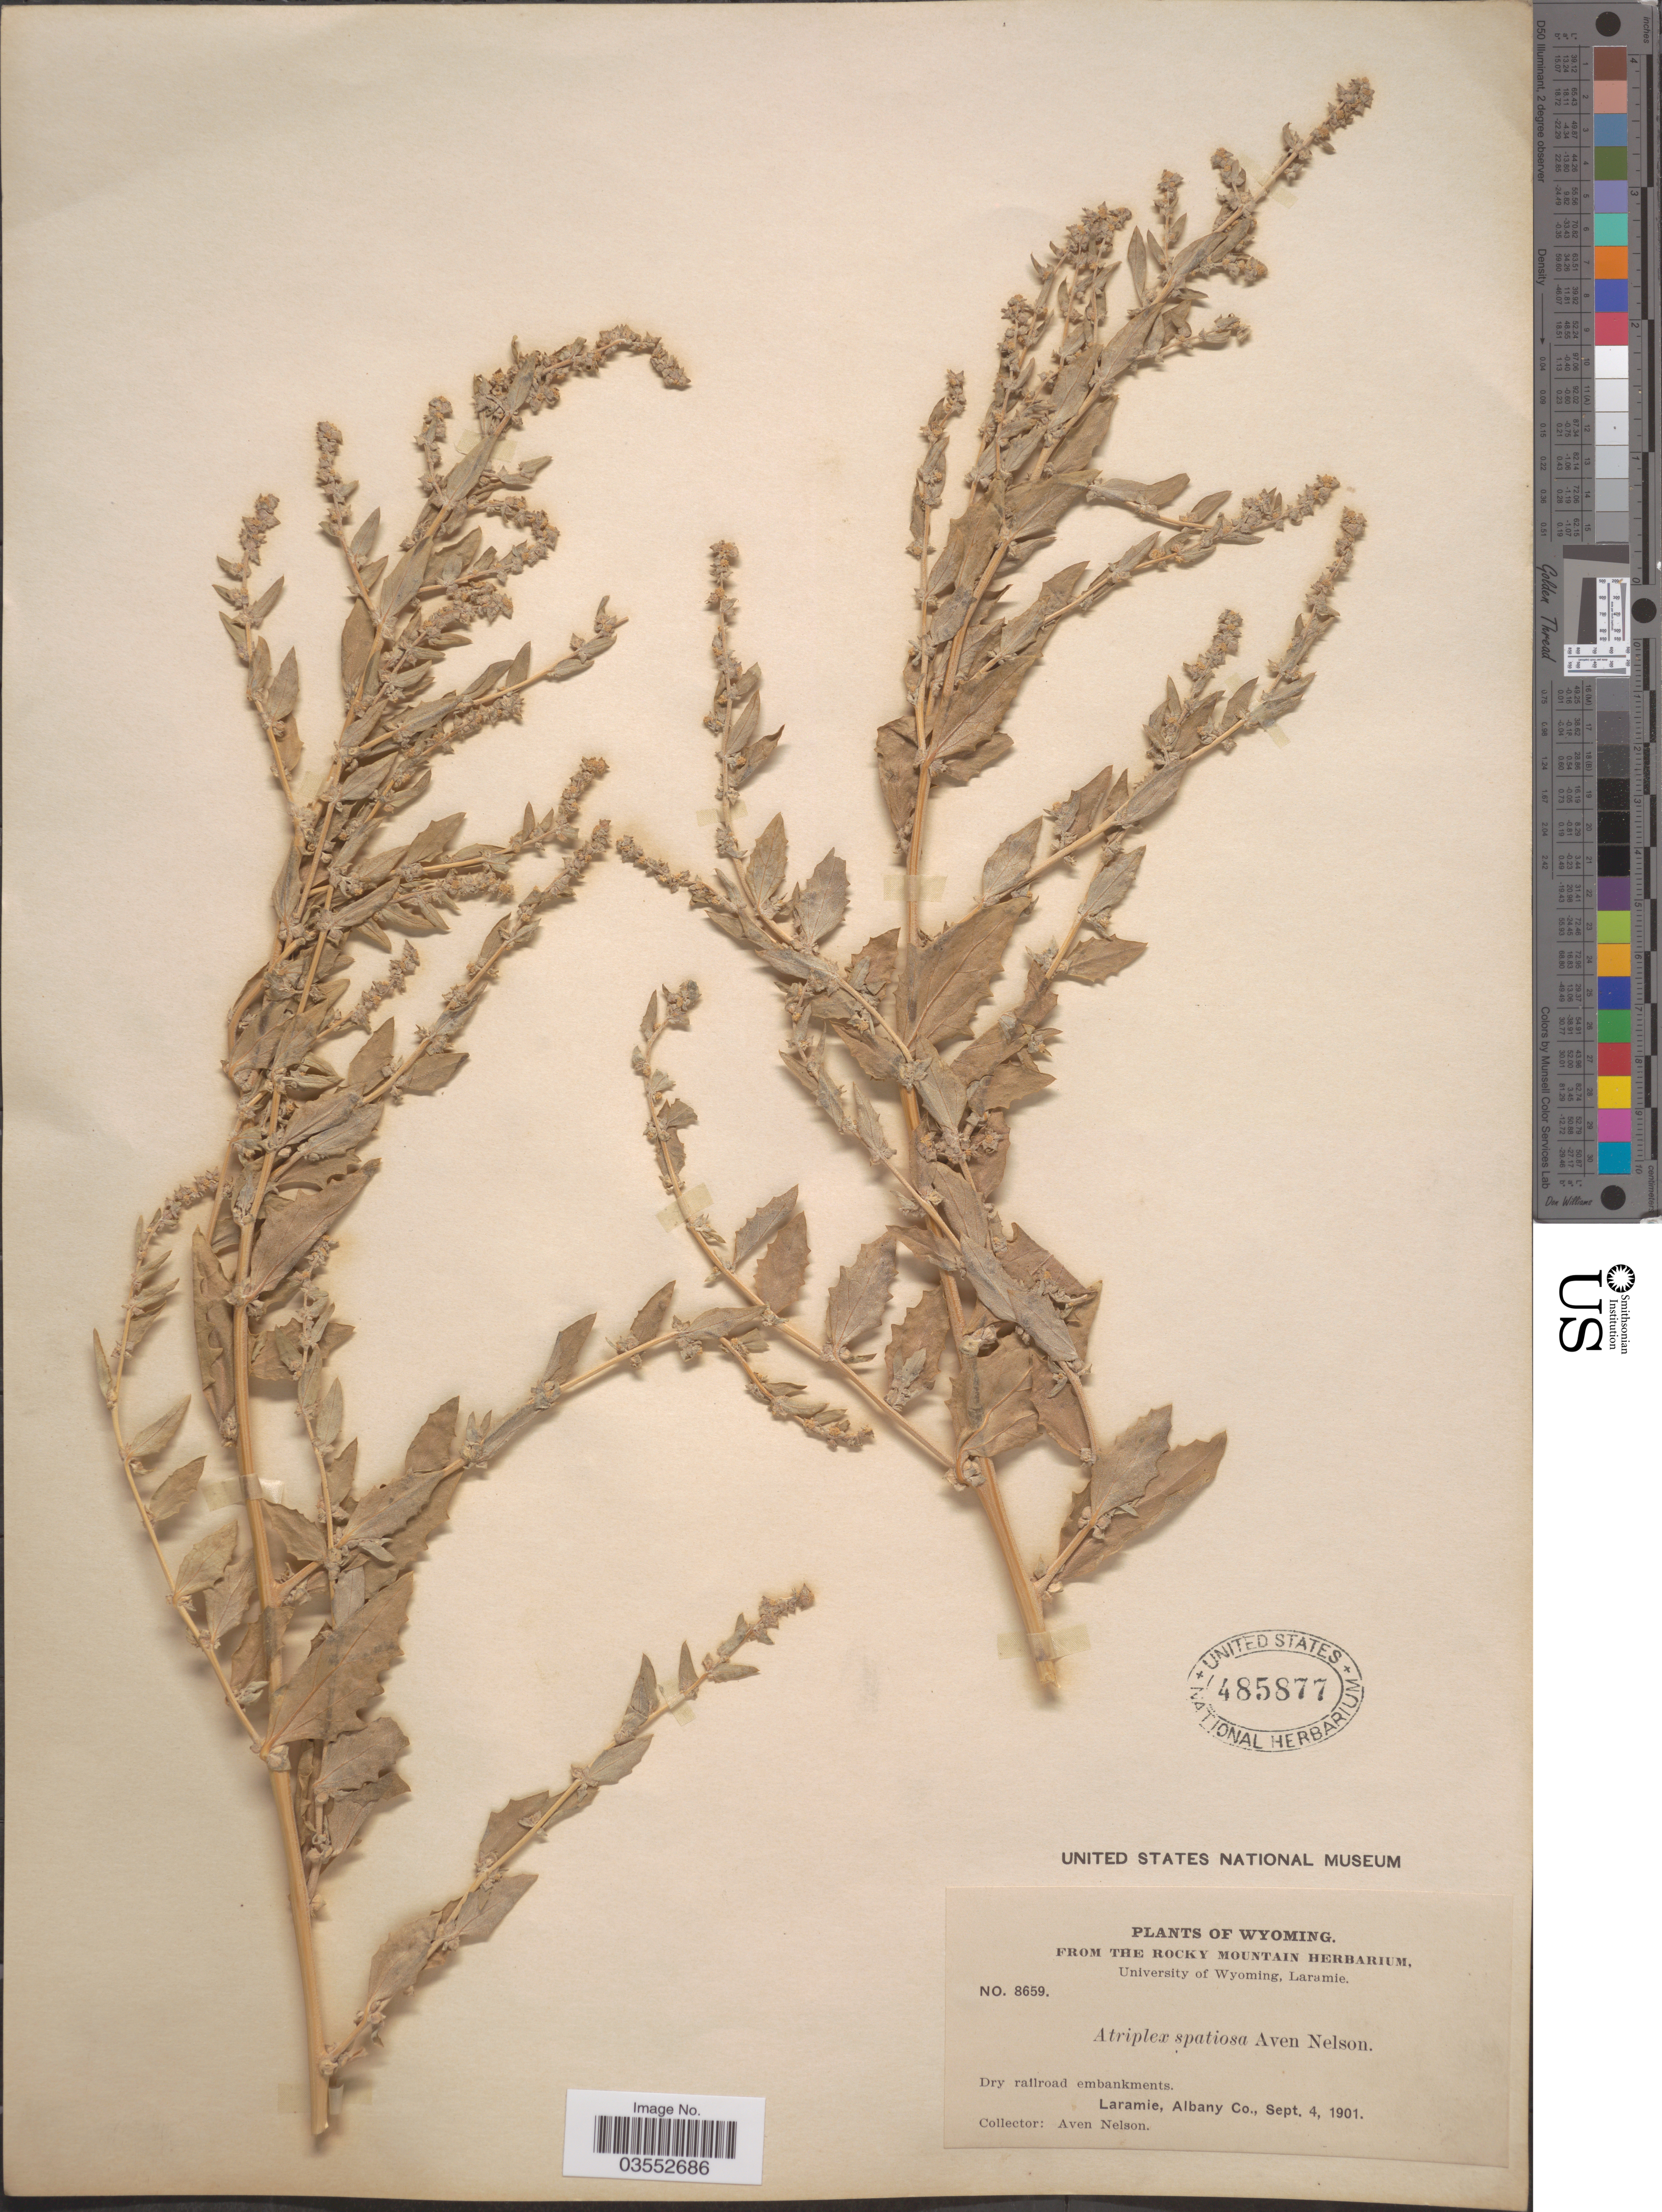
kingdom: Plantae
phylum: Tracheophyta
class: Magnoliopsida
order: Caryophyllales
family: Amaranthaceae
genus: Atriplex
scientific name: Atriplex rosea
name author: L.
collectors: A. Nelson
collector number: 8659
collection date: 1901-09-04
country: United States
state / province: Wyoming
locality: Railroad embankments. Laramie, Albany Co.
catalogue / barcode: US 485877